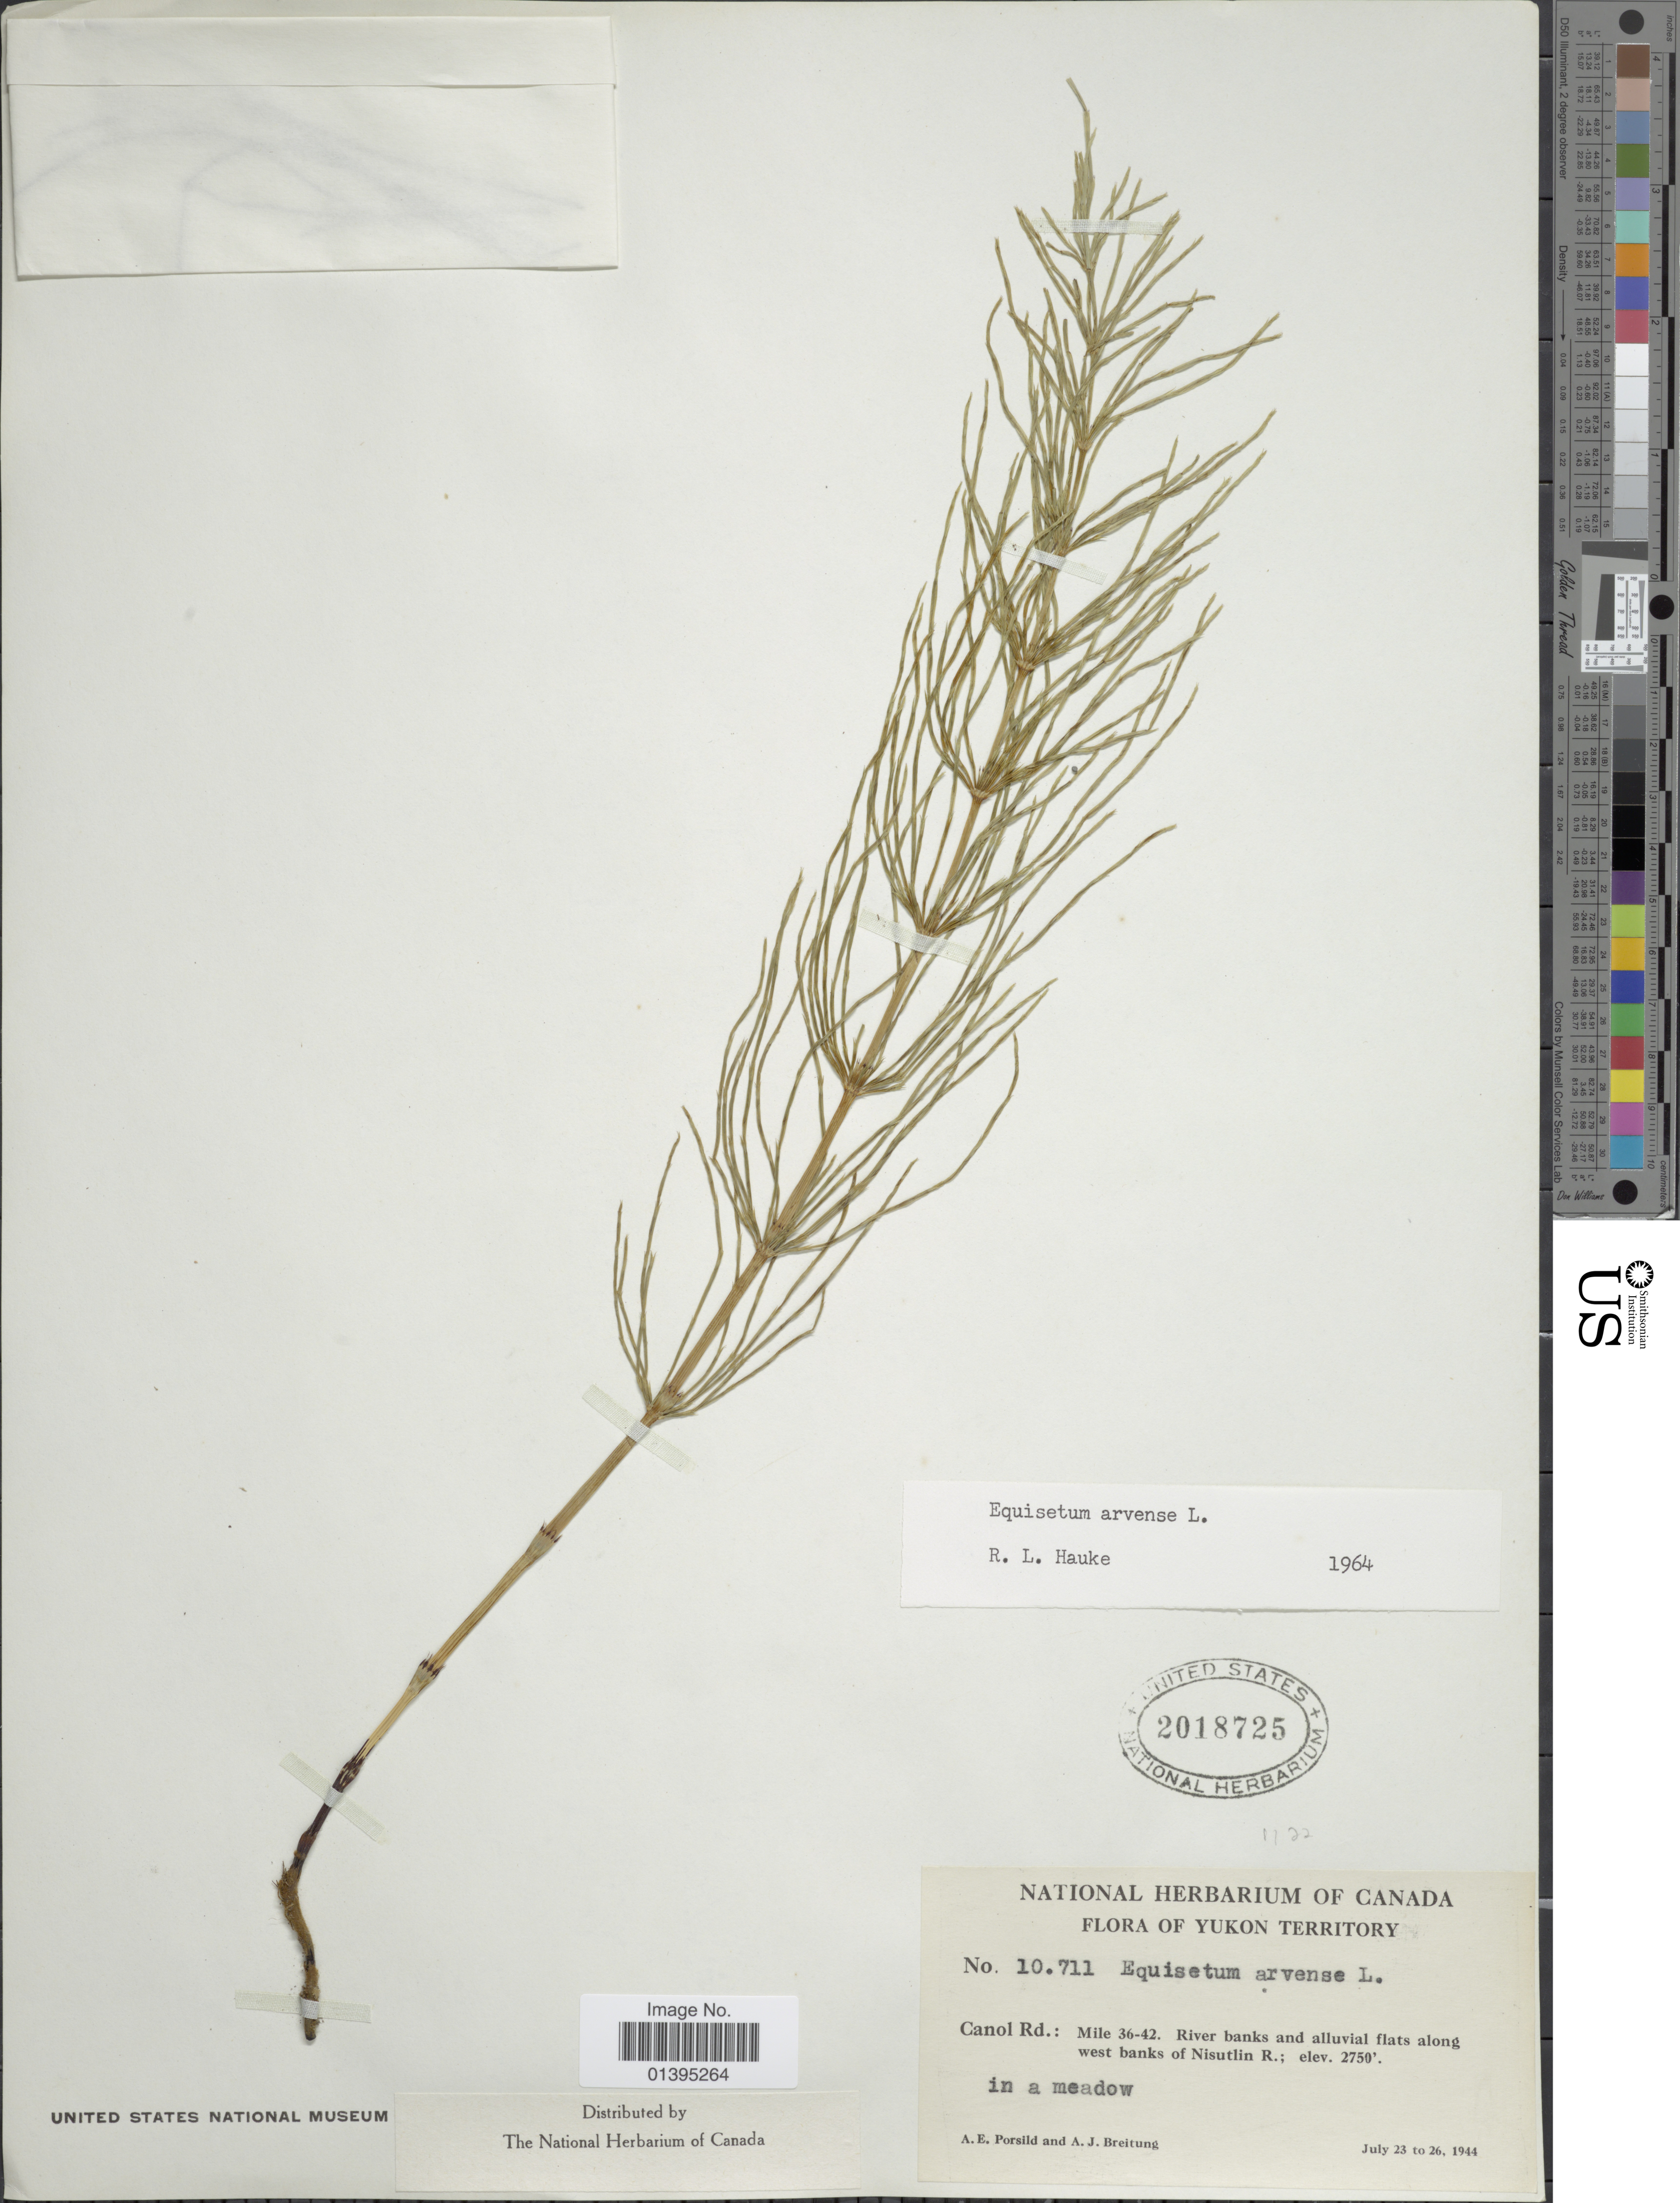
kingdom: Plantae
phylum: Tracheophyta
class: Polypodiopsida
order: Equisetales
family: Equisetaceae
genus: Equisetum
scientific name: Equisetum arvense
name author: L.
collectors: A. E. Porsild & A. Breitung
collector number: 10711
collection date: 1944-07-23/1944-07-26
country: Canada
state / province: Yukon Territory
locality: Canol Rd.: Mile 36-42, river banks and alluvial flats along west banks of Nisutlin R.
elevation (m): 838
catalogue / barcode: US 2018725